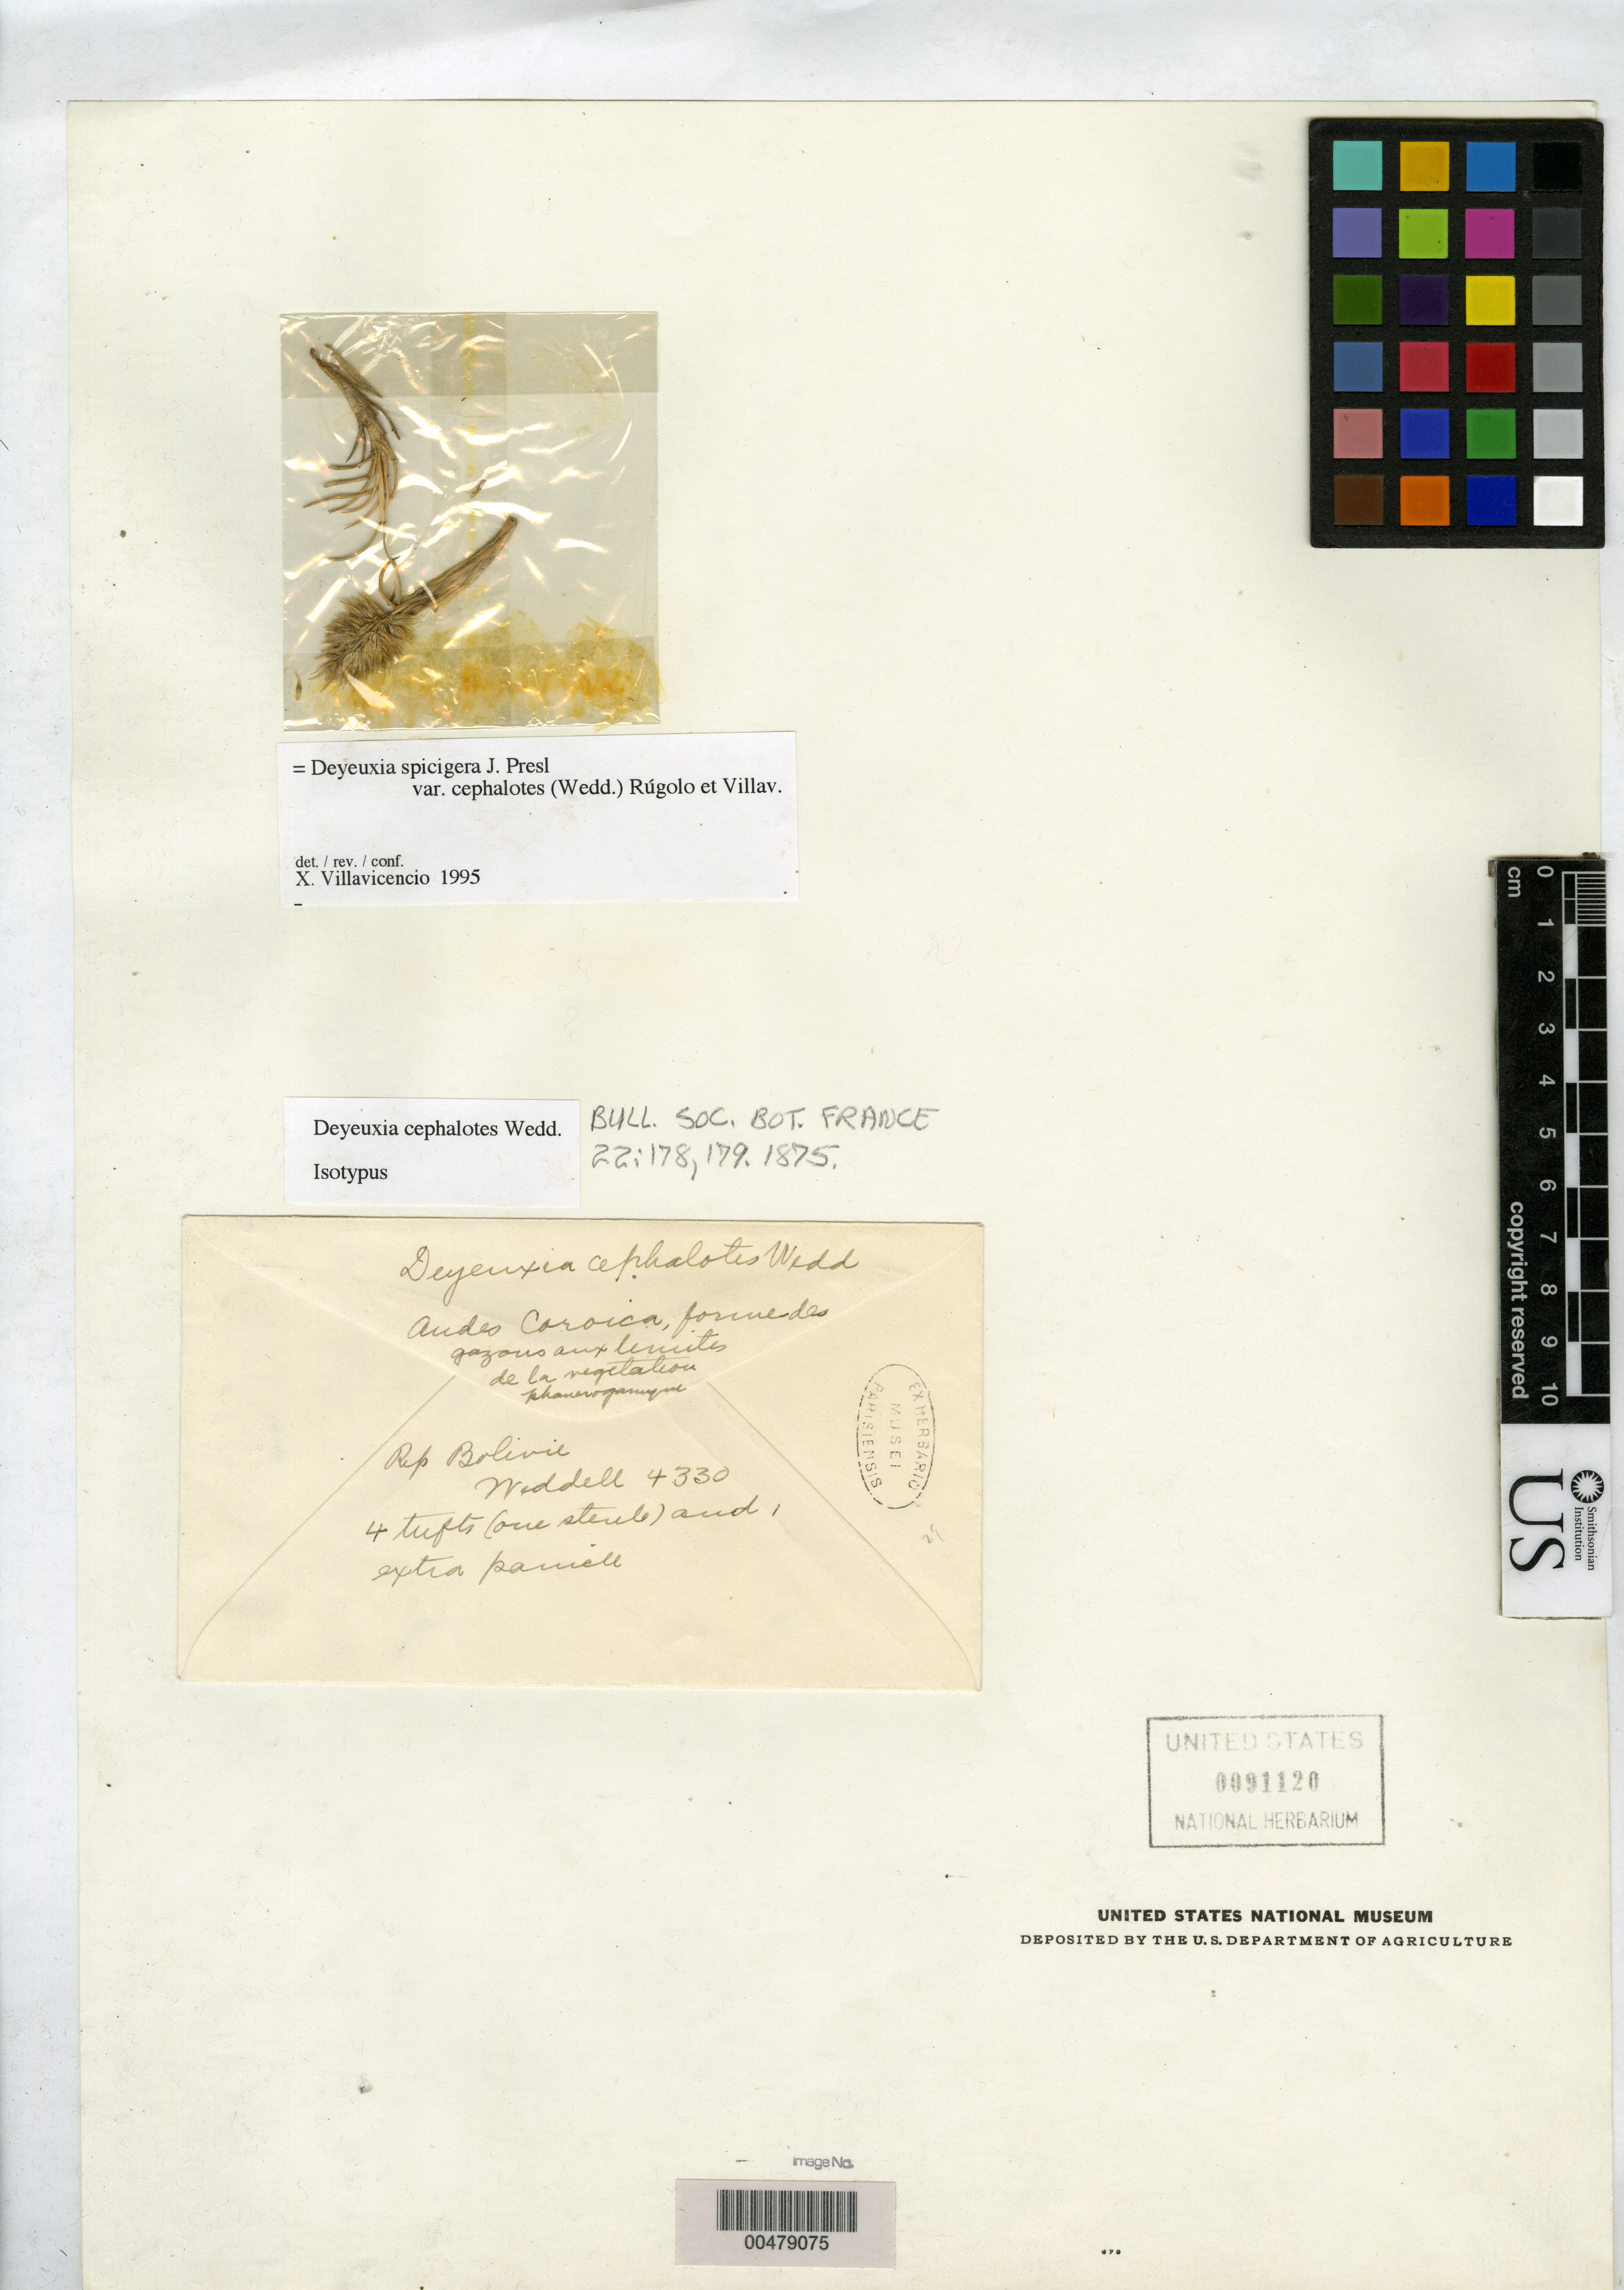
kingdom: Plantae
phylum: Tracheophyta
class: Liliopsida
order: Poales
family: Poaceae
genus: Deyeuxia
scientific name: Deyeuxia cephalotes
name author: Wedd.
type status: Isotype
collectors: H. A. Weddell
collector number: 4330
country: Bolivia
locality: Mapiri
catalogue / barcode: US 91120